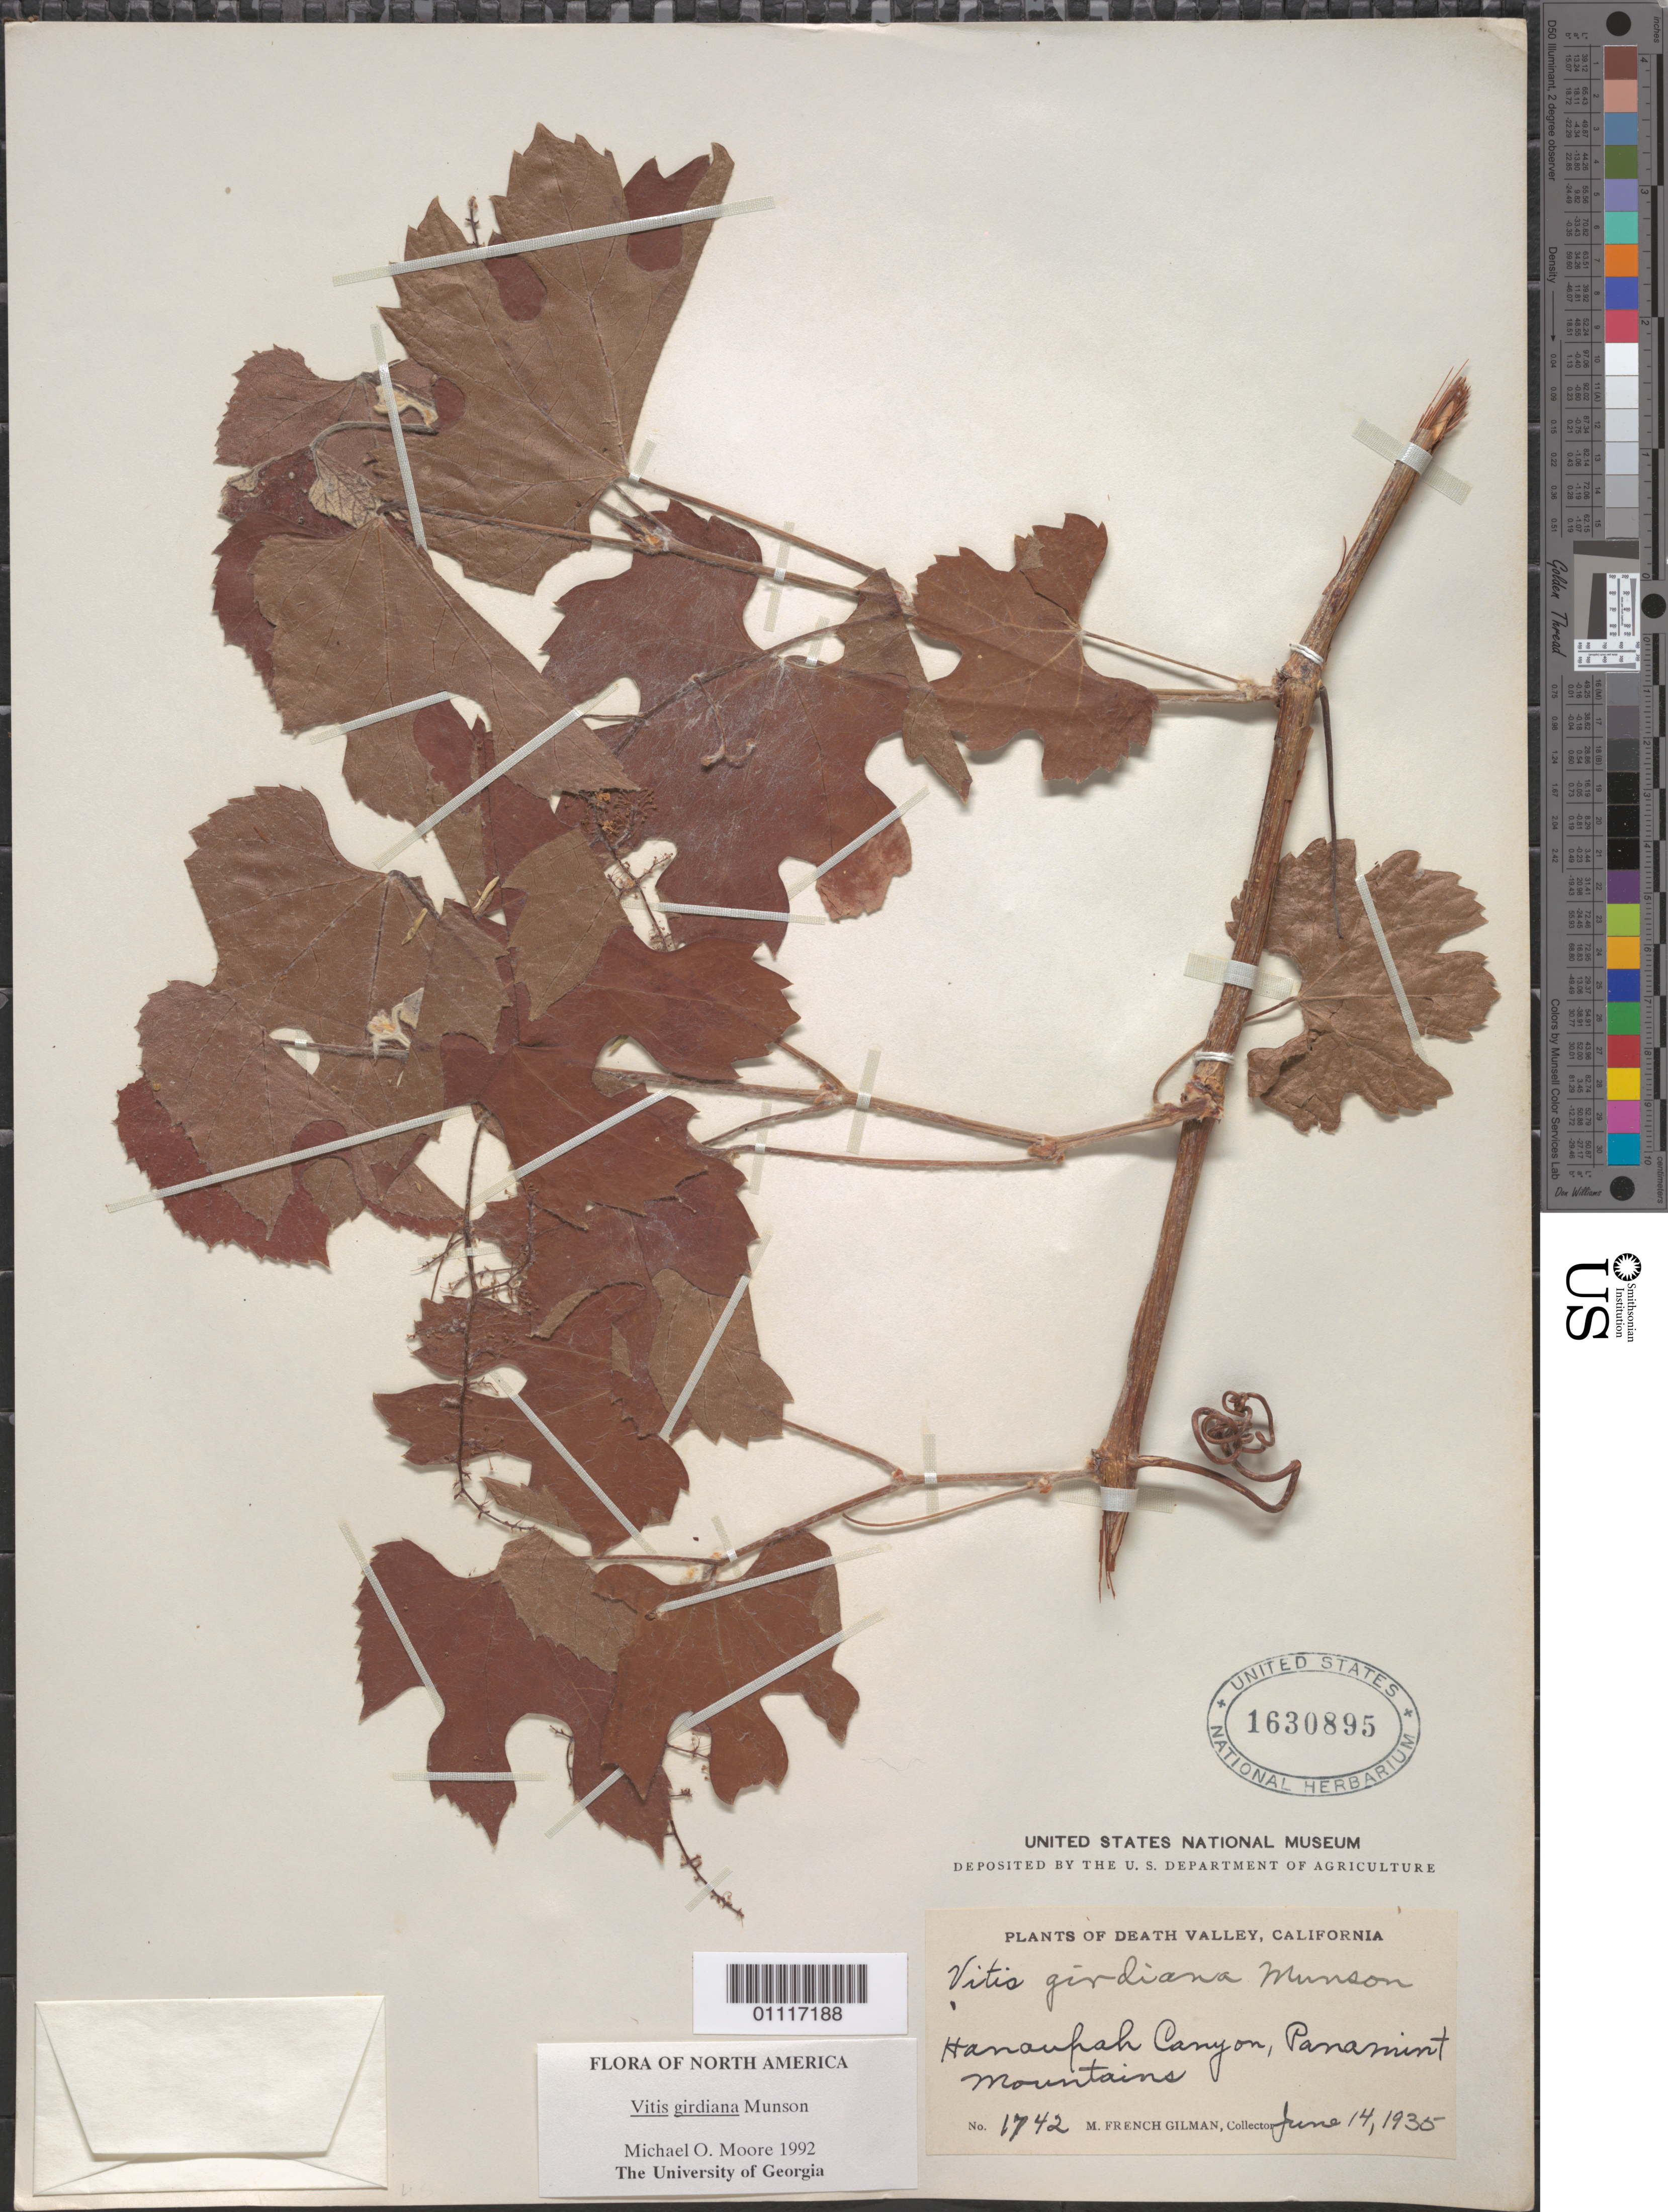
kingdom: Plantae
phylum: Tracheophyta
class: Magnoliopsida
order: Vitales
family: Vitaceae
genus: Vitis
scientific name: Vitis girdiana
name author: Munson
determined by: Moore, M. O.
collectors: M. F. Gilman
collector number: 1742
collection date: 1935-06-04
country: United States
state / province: California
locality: Hanaupah Canyon, Panamint Mountains, Death Valley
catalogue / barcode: US 1630895